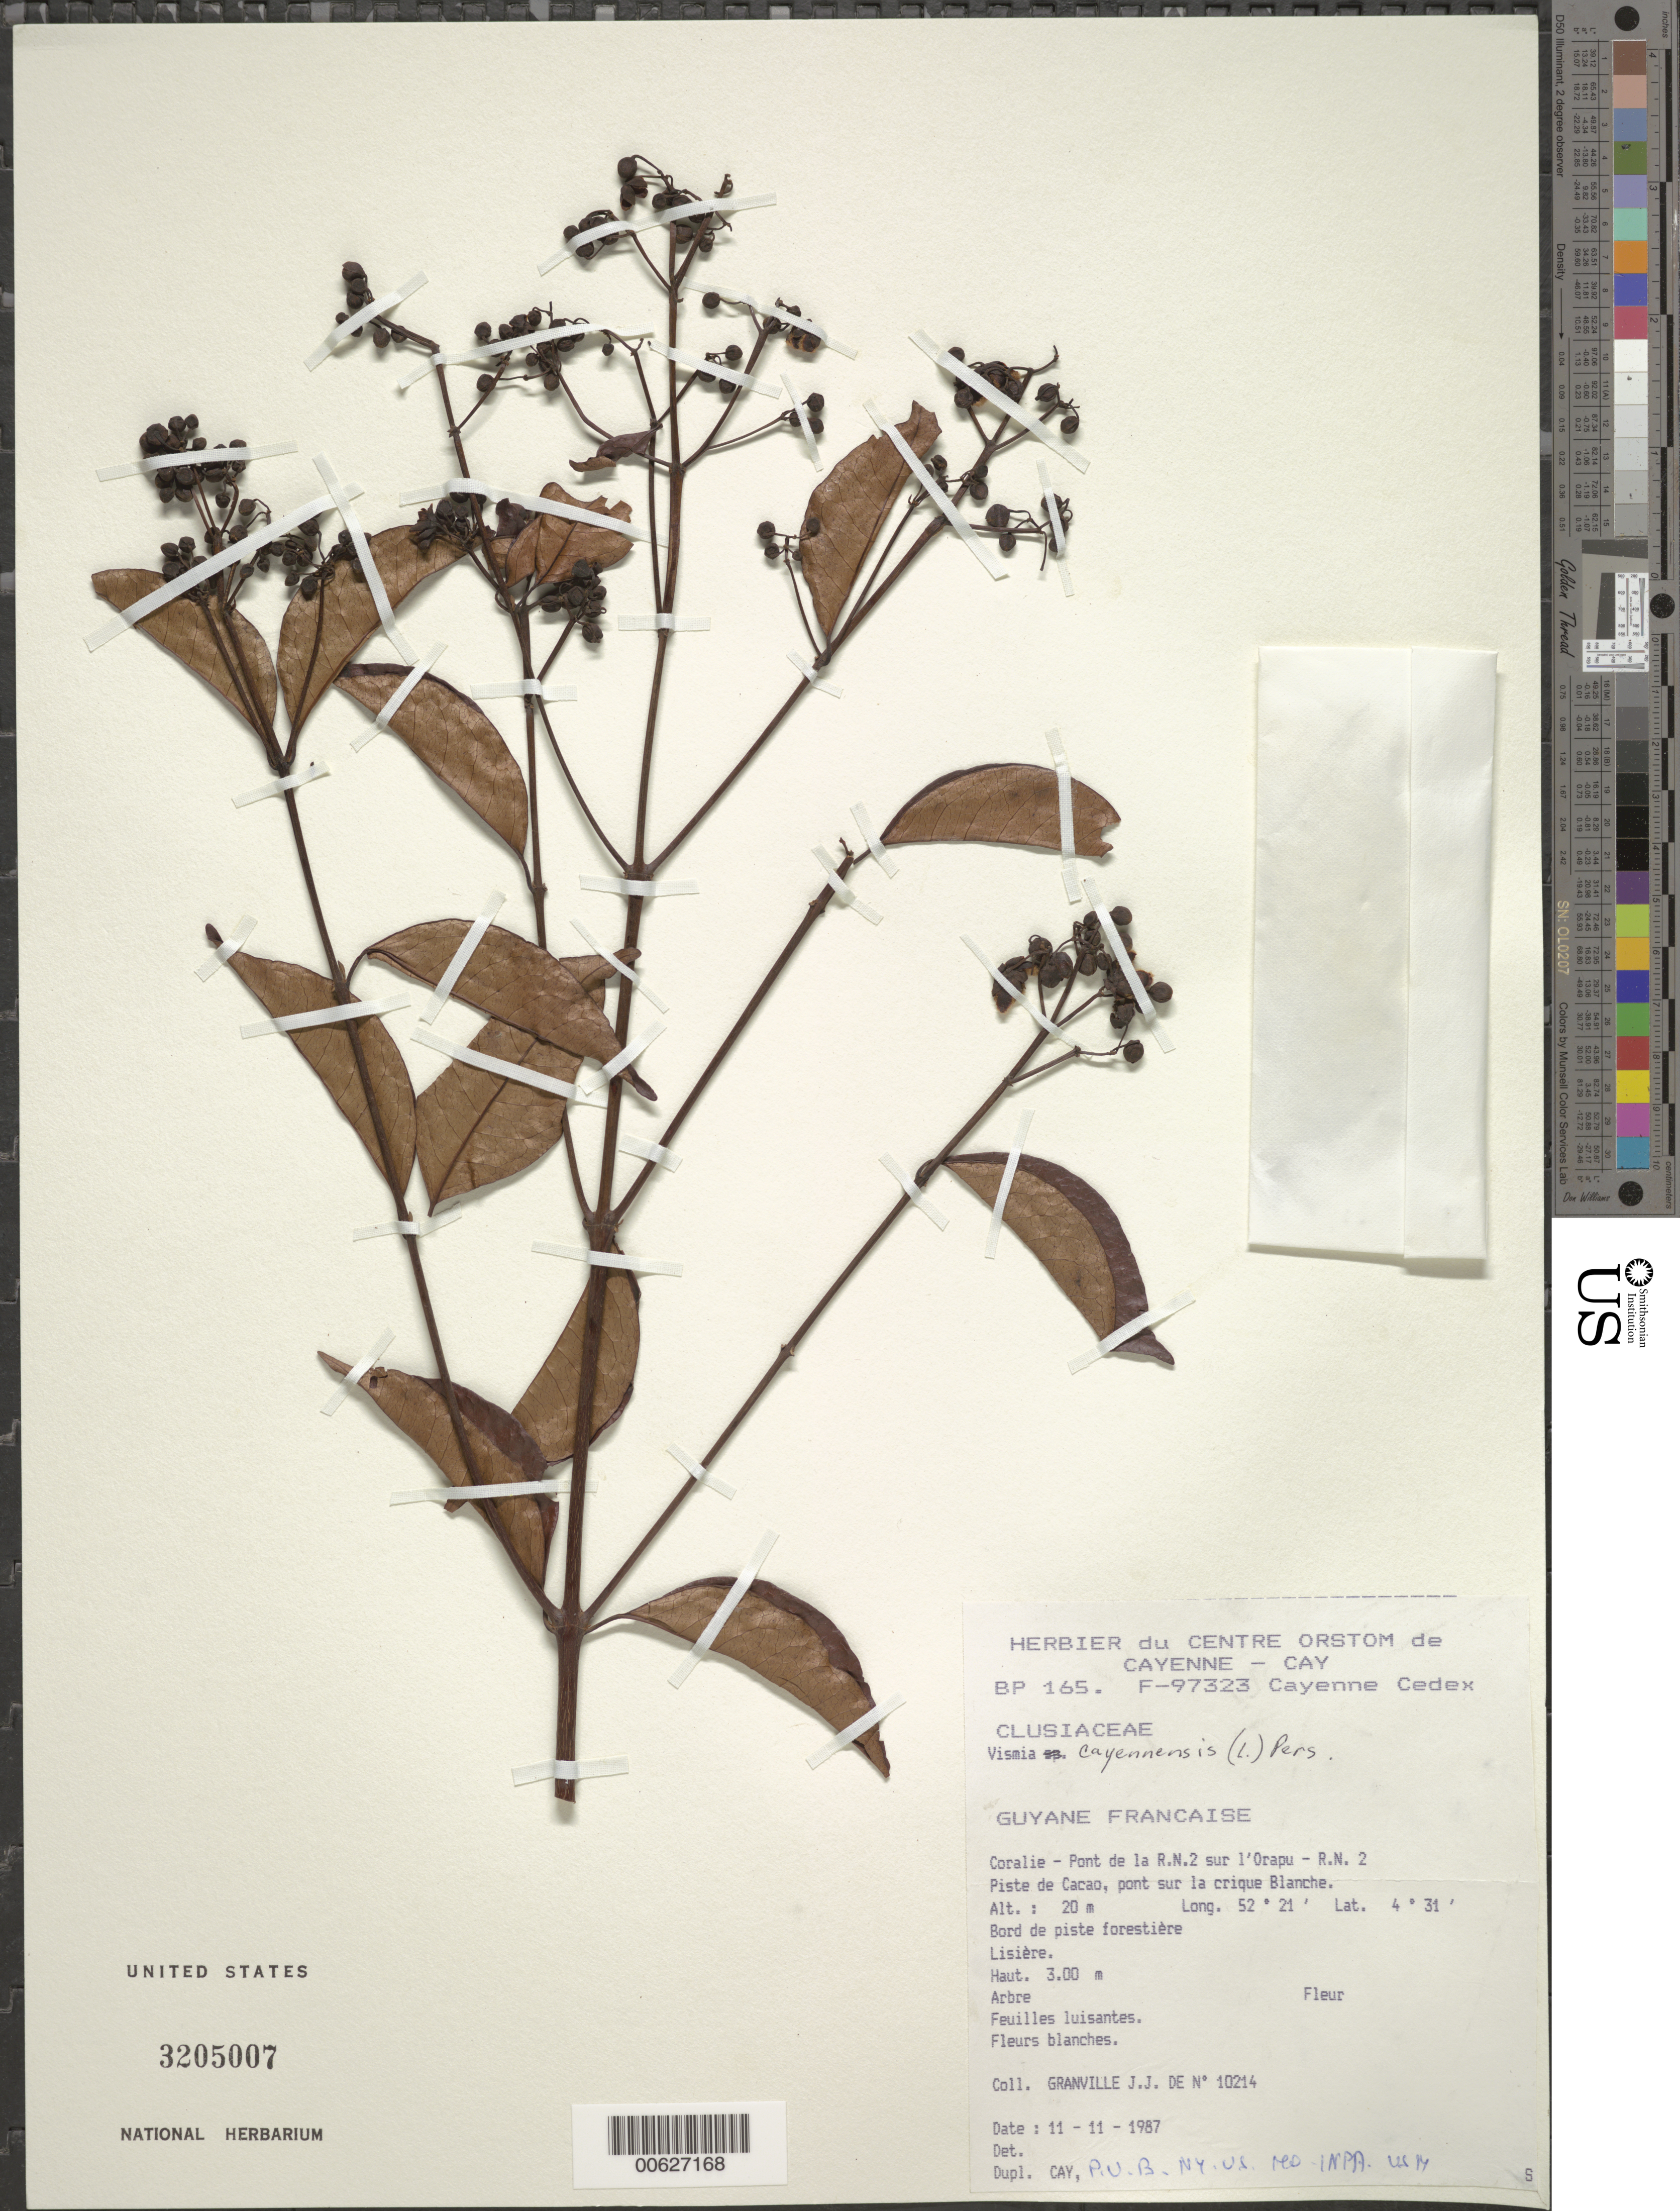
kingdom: Plantae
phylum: Tracheophyta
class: Magnoliopsida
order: Malpighiales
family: Hypericaceae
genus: Vismia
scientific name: Vismia cayennensis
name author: (Jacq.) Pers.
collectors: J.-J. de Granville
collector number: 10214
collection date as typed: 11-Nov-87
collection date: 1987-11-11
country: French Guiana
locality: Piste de Coralie, Pont de la R.N.2 sur l'Orapu - R.N.2. Piste de Cacao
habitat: Bord de piste forestiere. Lisiere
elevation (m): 20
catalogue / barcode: US 3205007